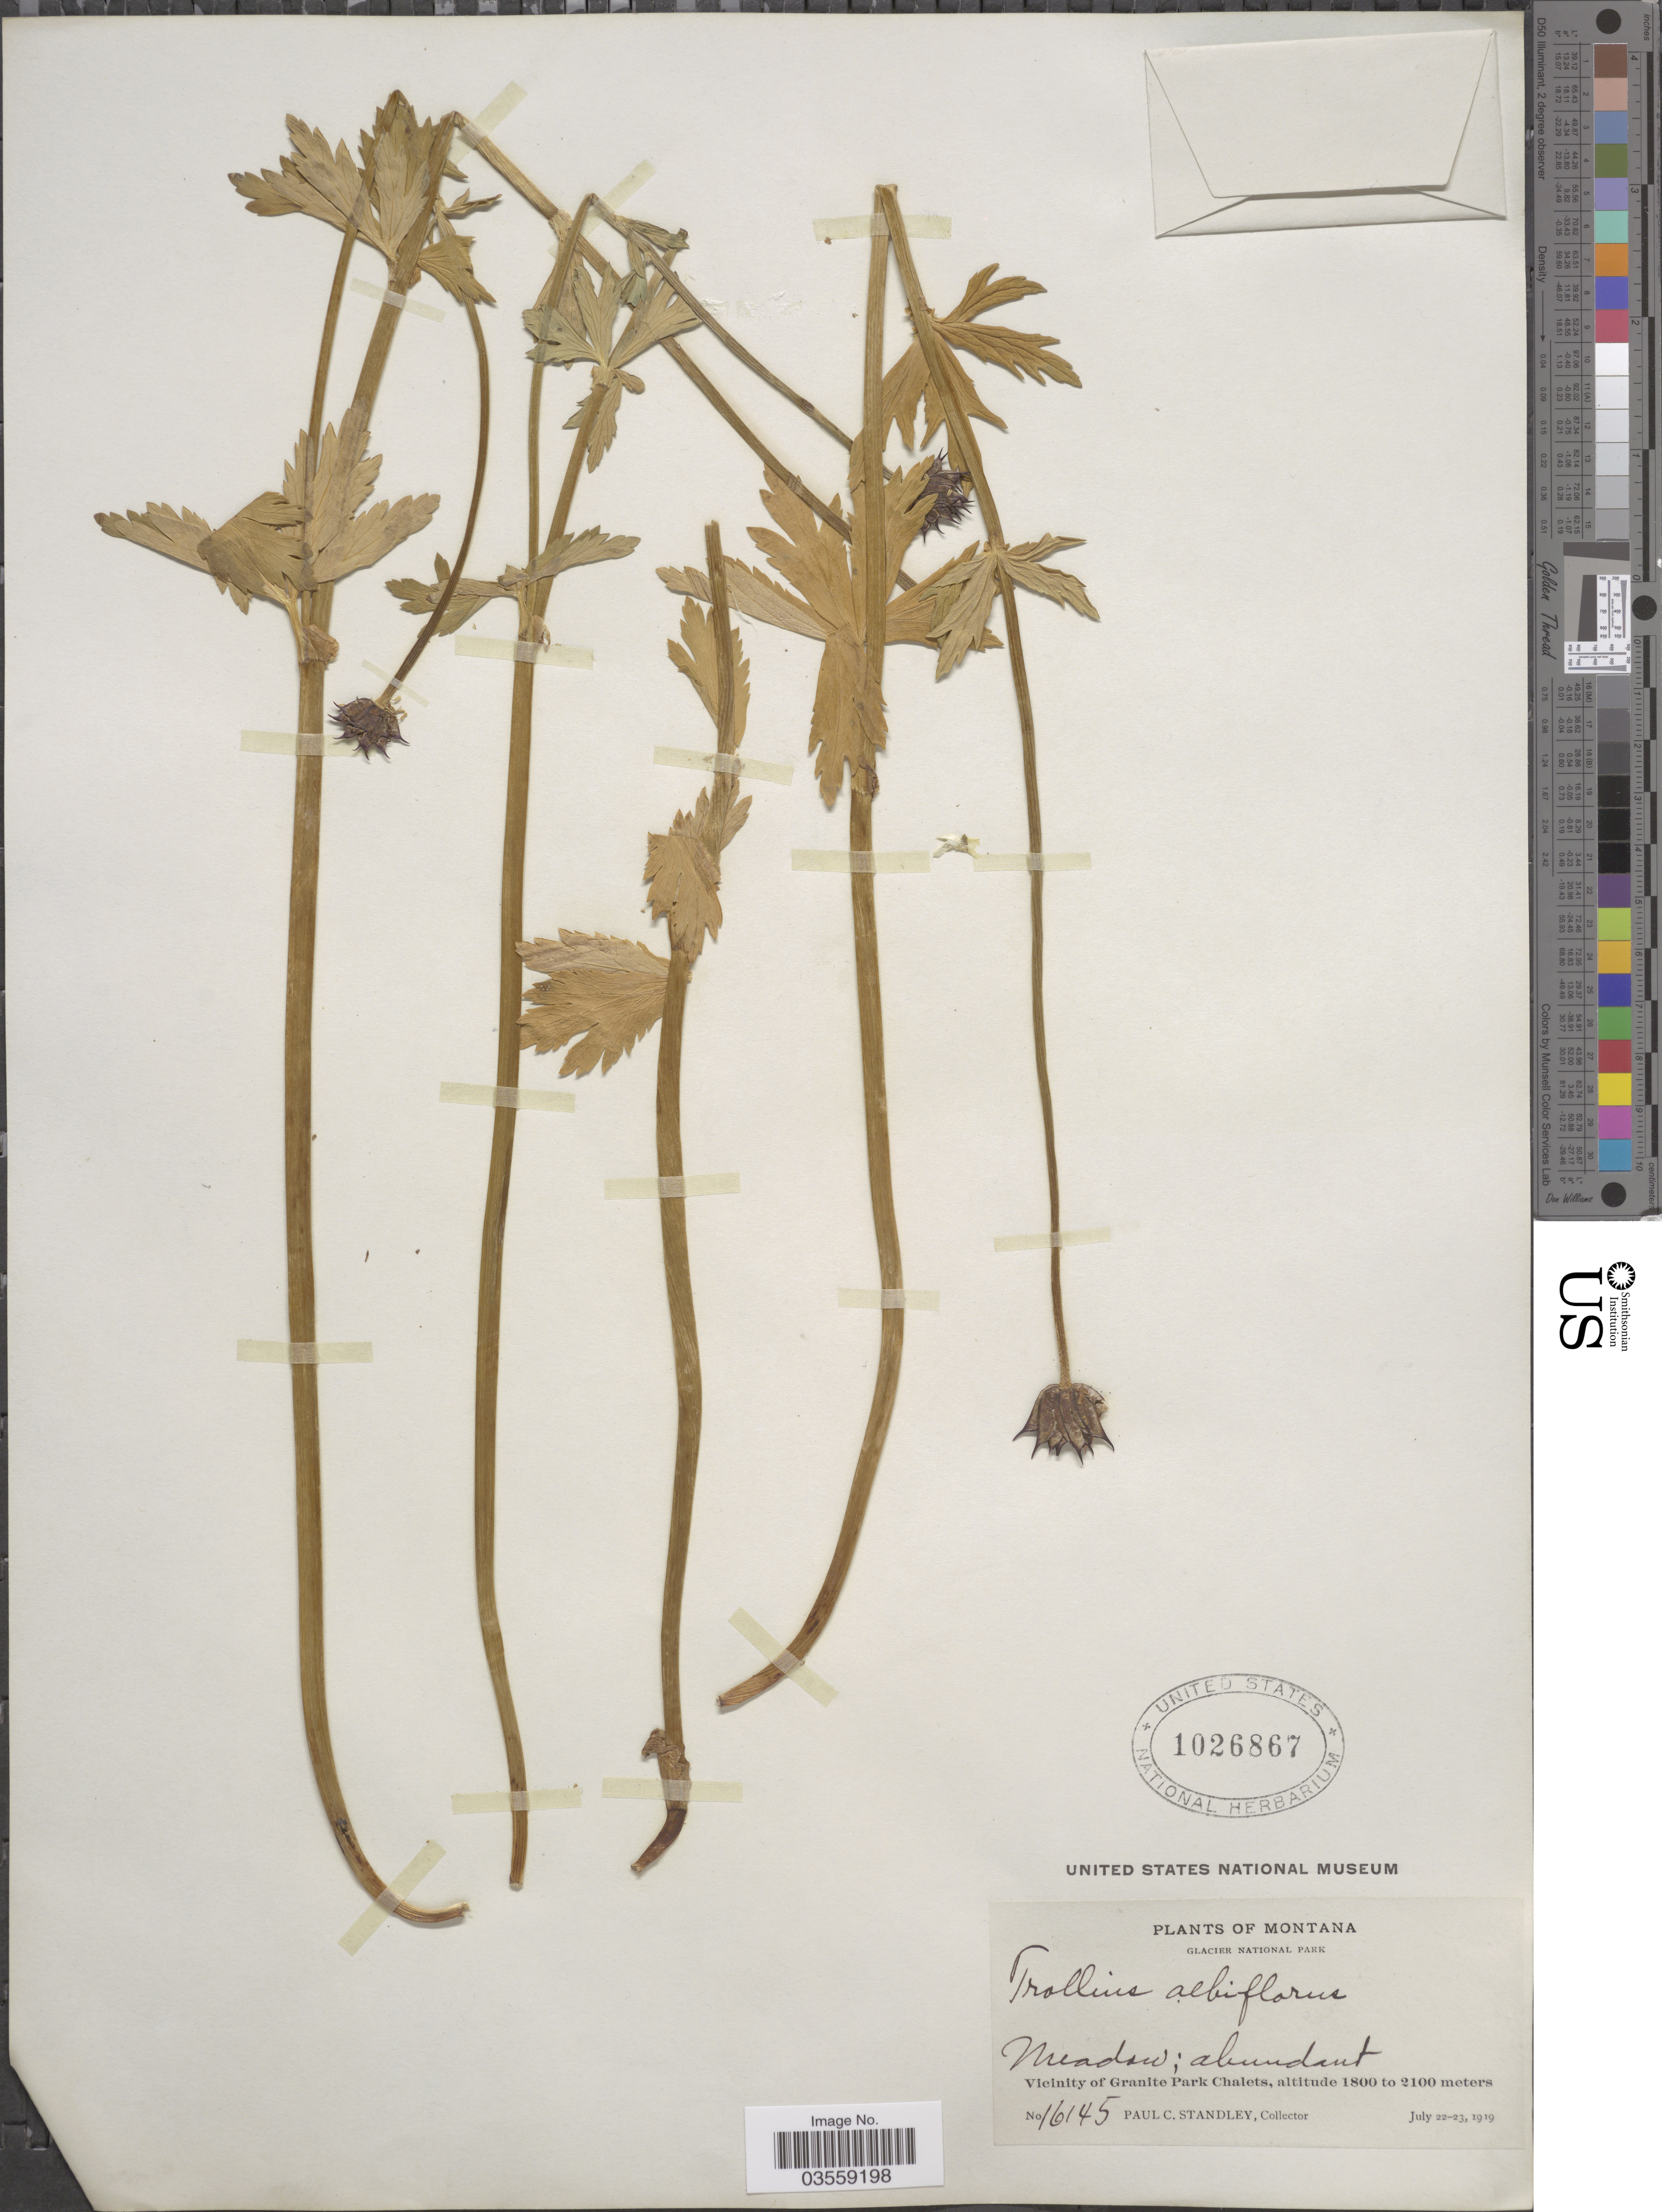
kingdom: Plantae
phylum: Tracheophyta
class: Magnoliopsida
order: Ranunculales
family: Ranunculaceae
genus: Trollius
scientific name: Trollius laxus var. albiflorus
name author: A. Gray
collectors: P. C. Standley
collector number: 16145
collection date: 1919-07-22/1919-07-23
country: United States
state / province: Montana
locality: Glacier National Park. Vicinity of Granite Park Chalets.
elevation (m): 1800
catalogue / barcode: US 1026867